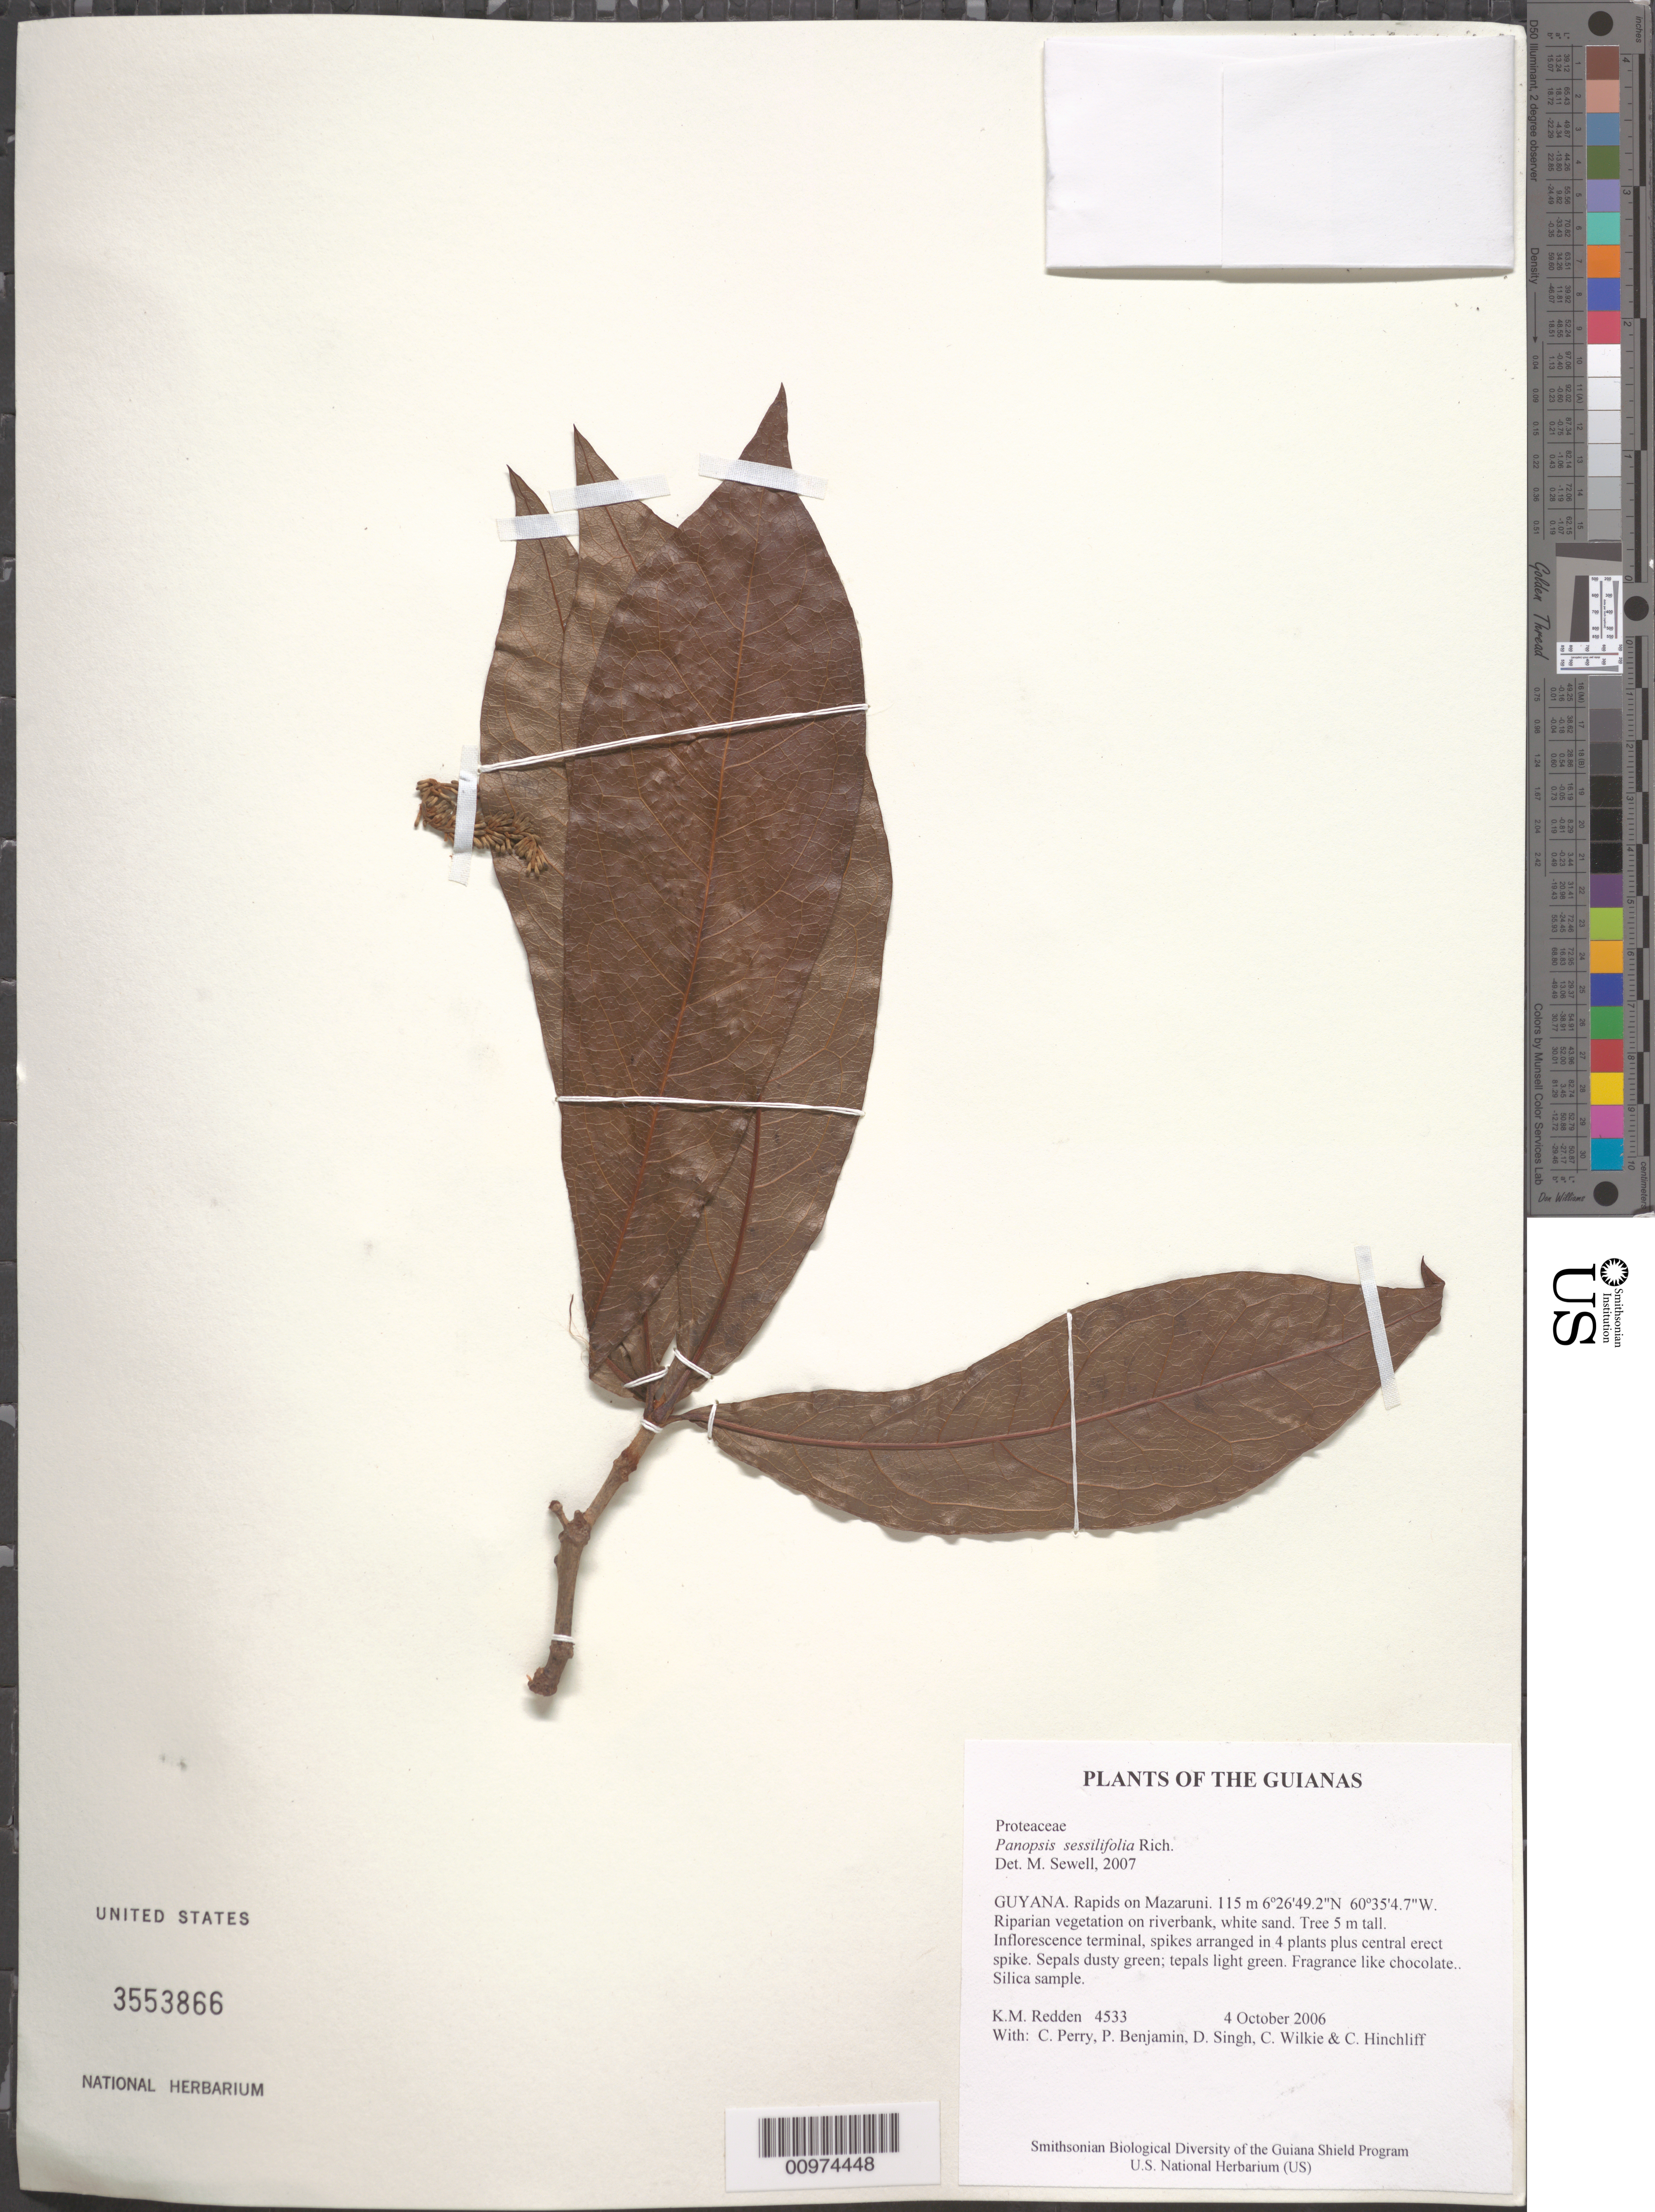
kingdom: Plantae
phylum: Tracheophyta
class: Magnoliopsida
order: Proteales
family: Proteaceae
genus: Panopsis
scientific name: Panopsis sessilifolia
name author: (Rich.) Sandwith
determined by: Sewell, M.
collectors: K. M. Redden, C. Perry, P. Benjamin, D. Singh, C. Wilkie & C. E. Hinchliff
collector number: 4533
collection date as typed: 4 October 2006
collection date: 2006-10-04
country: Guyana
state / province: Cuyuni-Mazaruni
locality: Rapids on Mazaruni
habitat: Riparian vegetation on riverbank, white sand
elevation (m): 115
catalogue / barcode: US 3553866